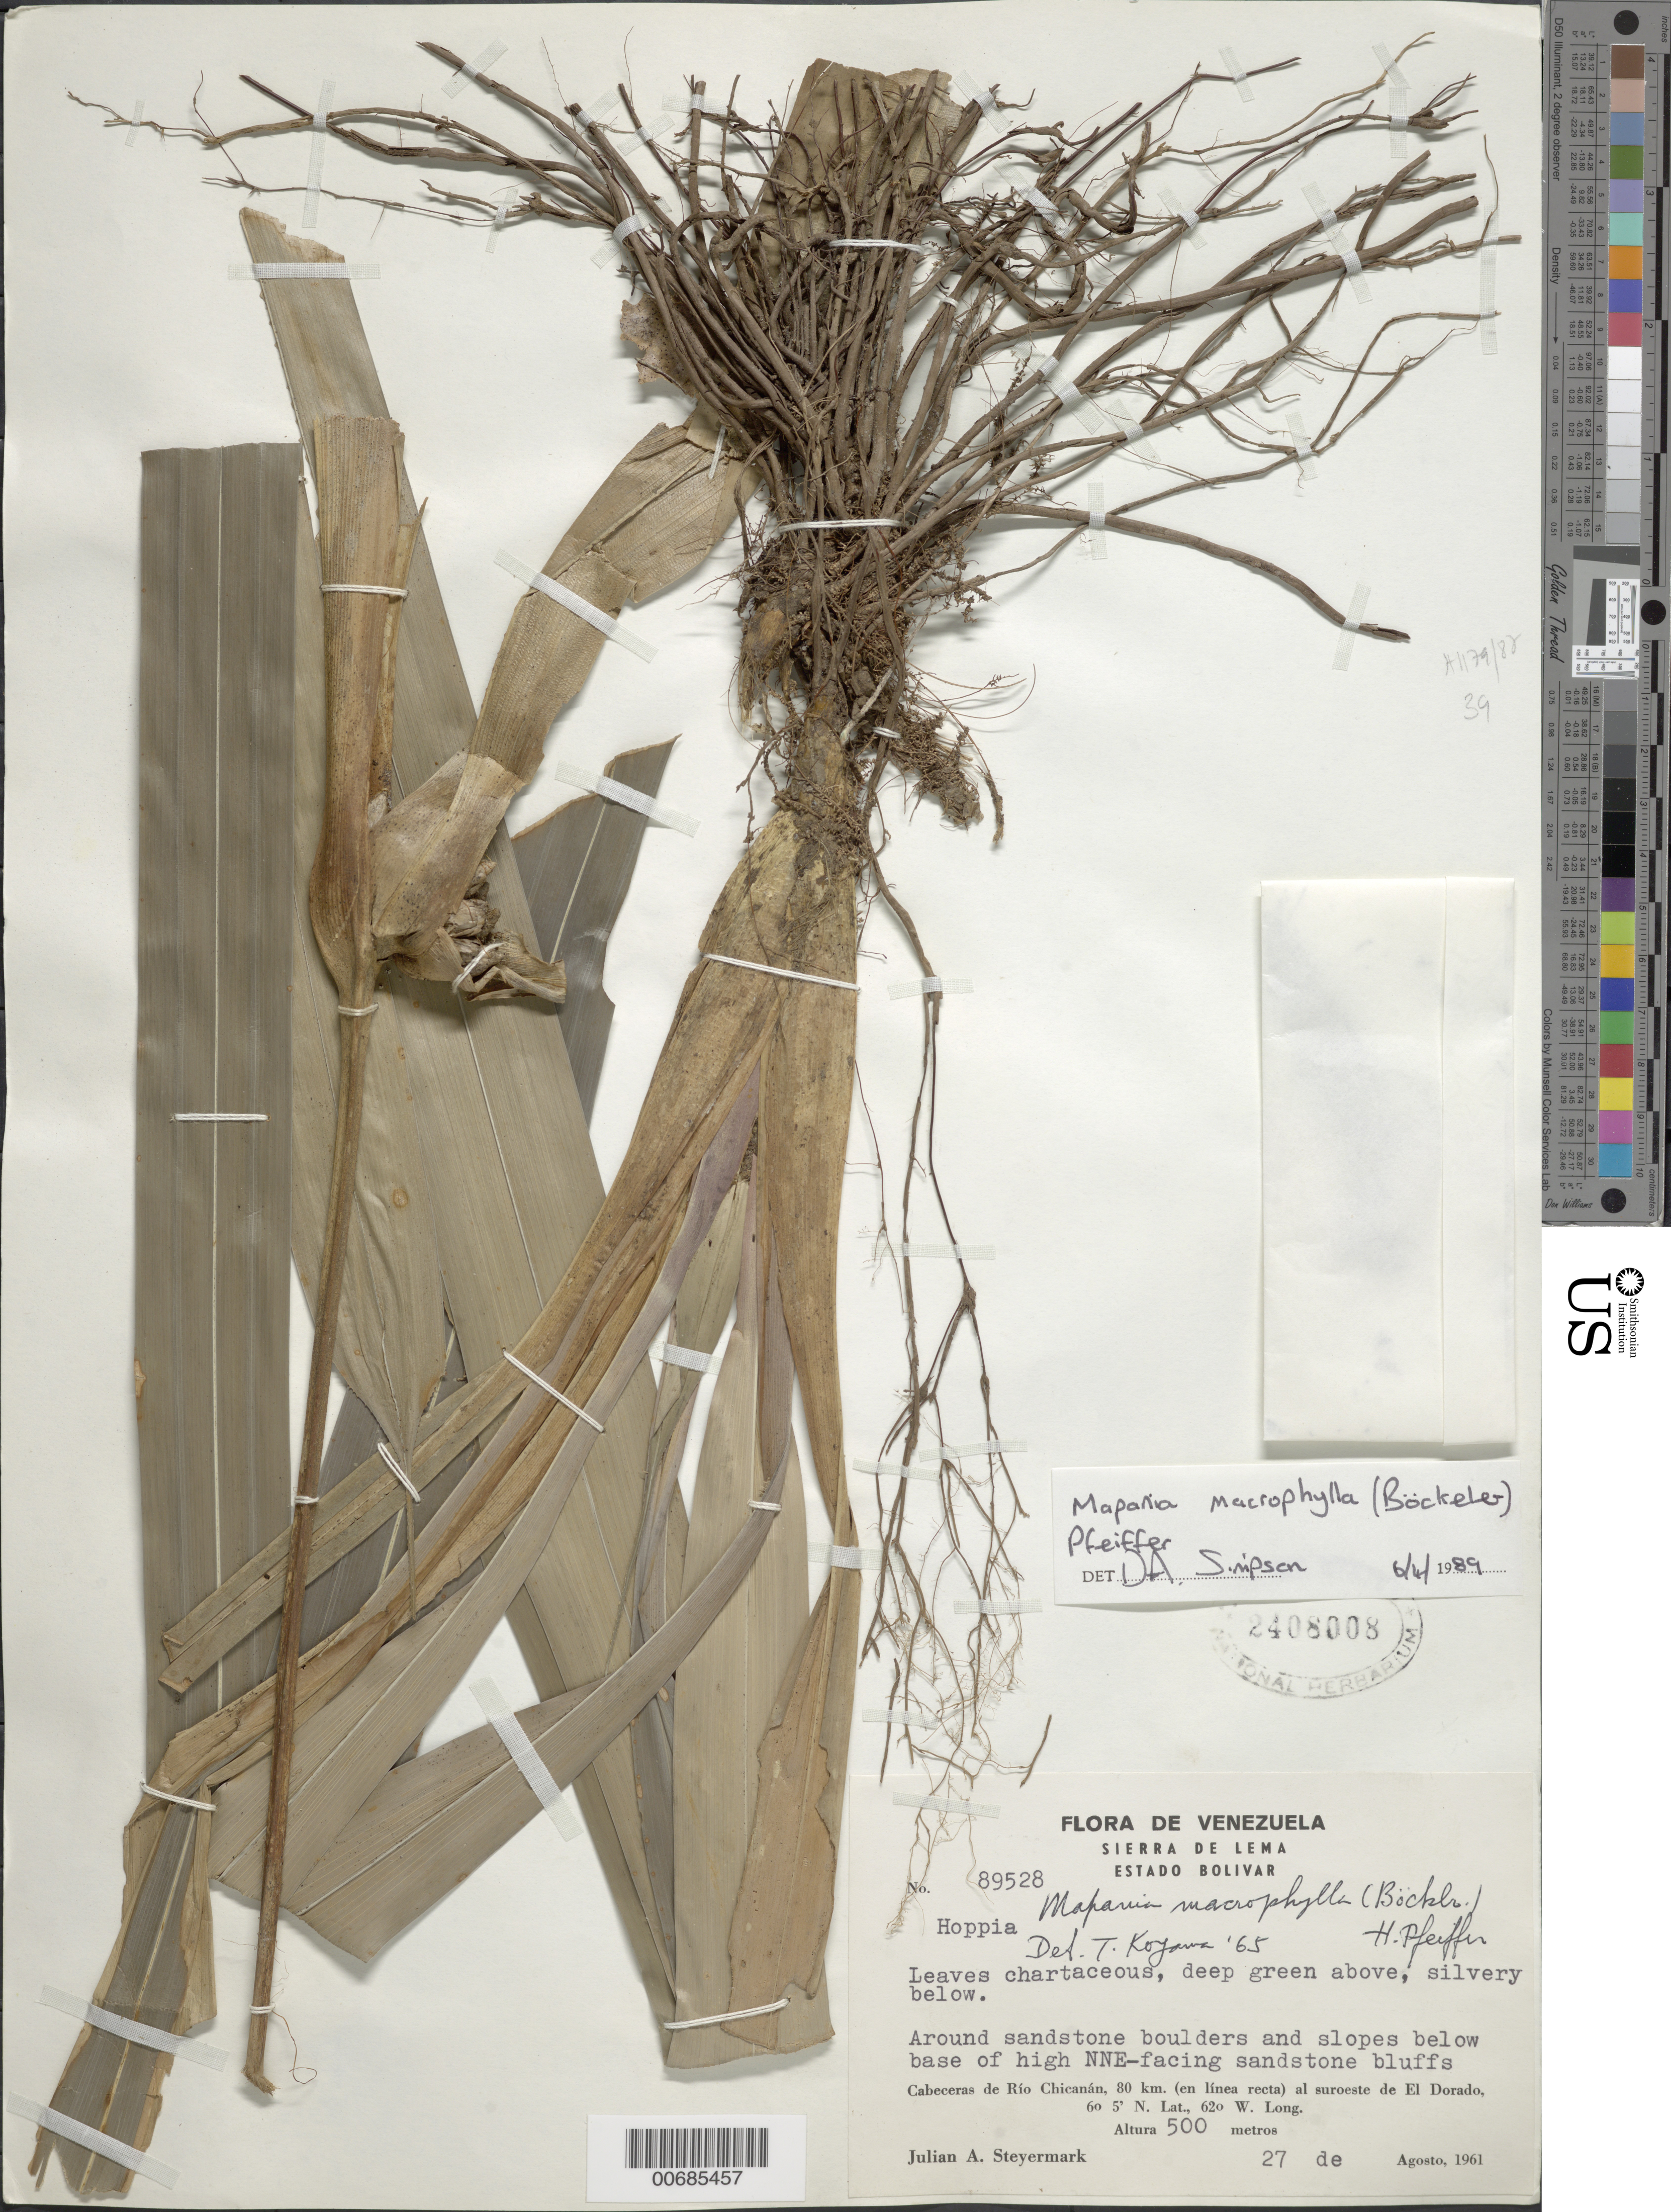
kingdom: Plantae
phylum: Tracheophyta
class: Liliopsida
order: Poales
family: Cyperaceae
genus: Mapania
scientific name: Mapania macrophylla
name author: (Boeckeler) H. Pfeiff.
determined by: Koyama, Tetsuo M.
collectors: J. Steyermark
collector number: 89528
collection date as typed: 27-Aug-61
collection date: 1961-08-27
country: Venezuela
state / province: Bolívar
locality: Sierra de Lema, Cabeceras de Río Chicanán, 80 km in straight line to SW of El Dorado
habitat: Around sandstone boulders and slopes below base of high NNE-facing sandstone bluffs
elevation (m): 500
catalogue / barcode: US 2408008